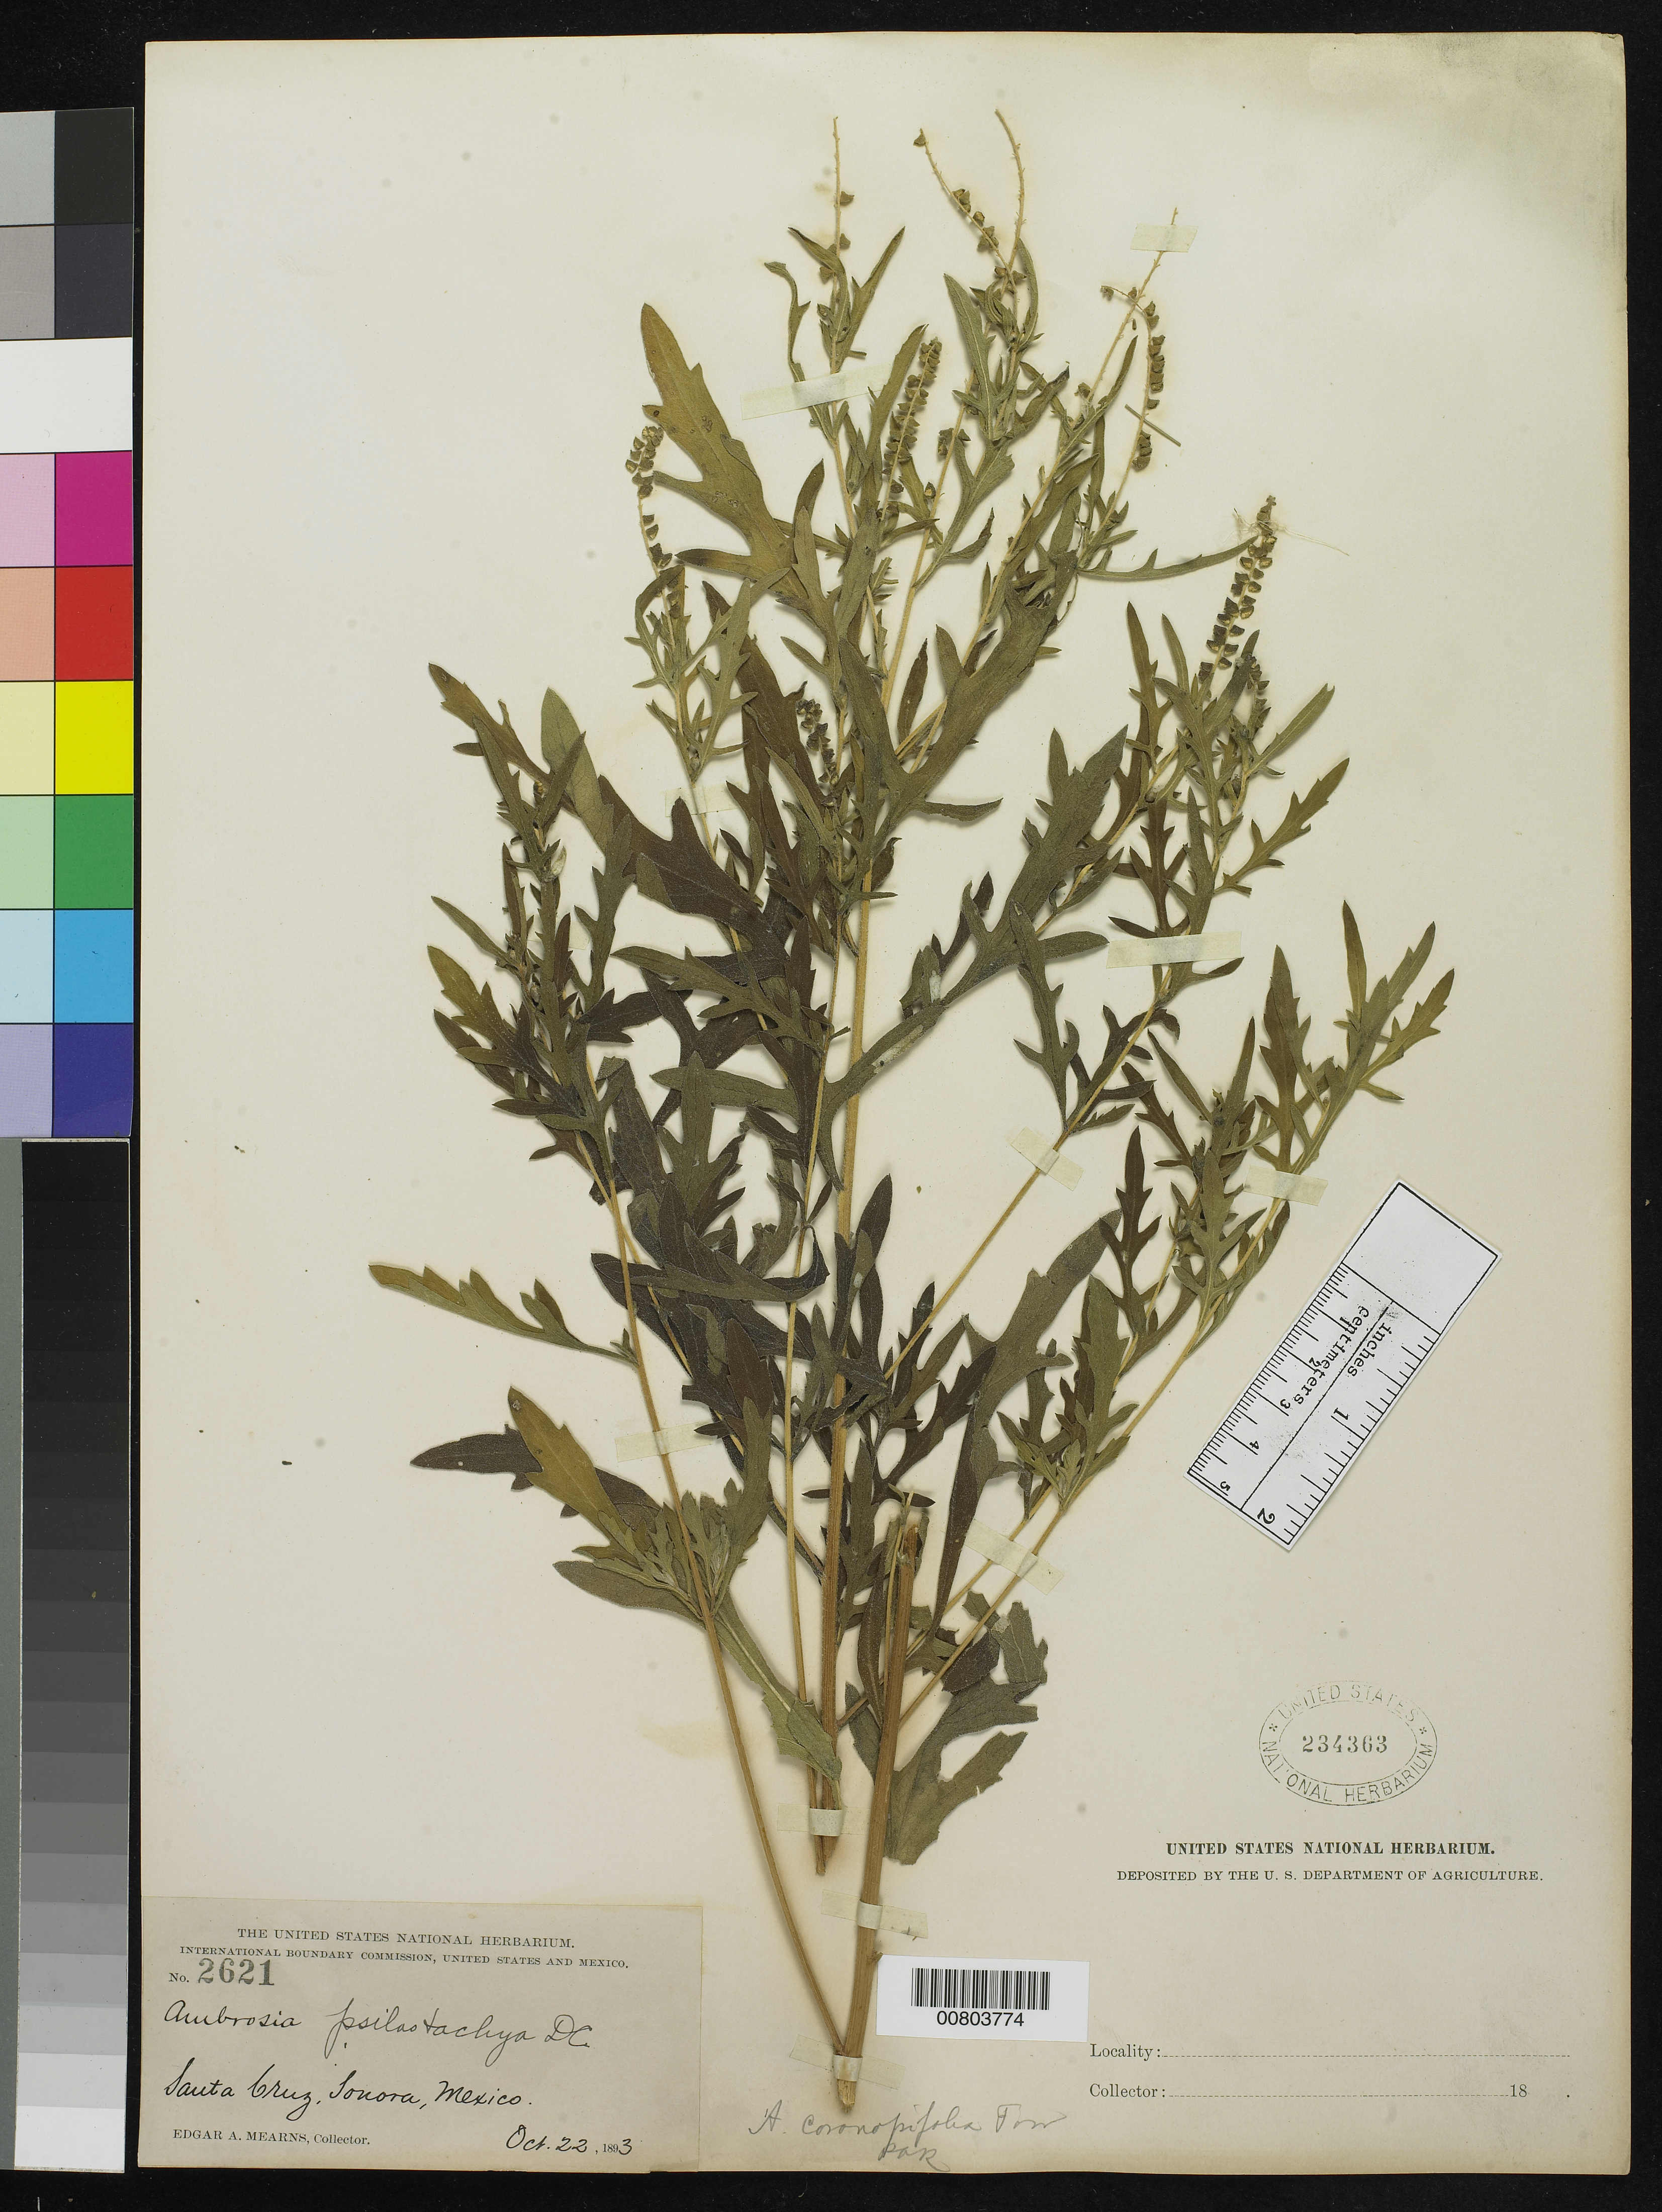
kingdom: Plantae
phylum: Tracheophyta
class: Magnoliopsida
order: Asterales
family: Asteraceae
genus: Ambrosia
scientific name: Ambrosia psilostachya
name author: DC.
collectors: E. A. Mearns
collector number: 2621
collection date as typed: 22 Oct 1893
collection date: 1893-10-22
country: Mexico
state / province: Sonora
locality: Santa Cruz, Sonora.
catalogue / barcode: US 234363